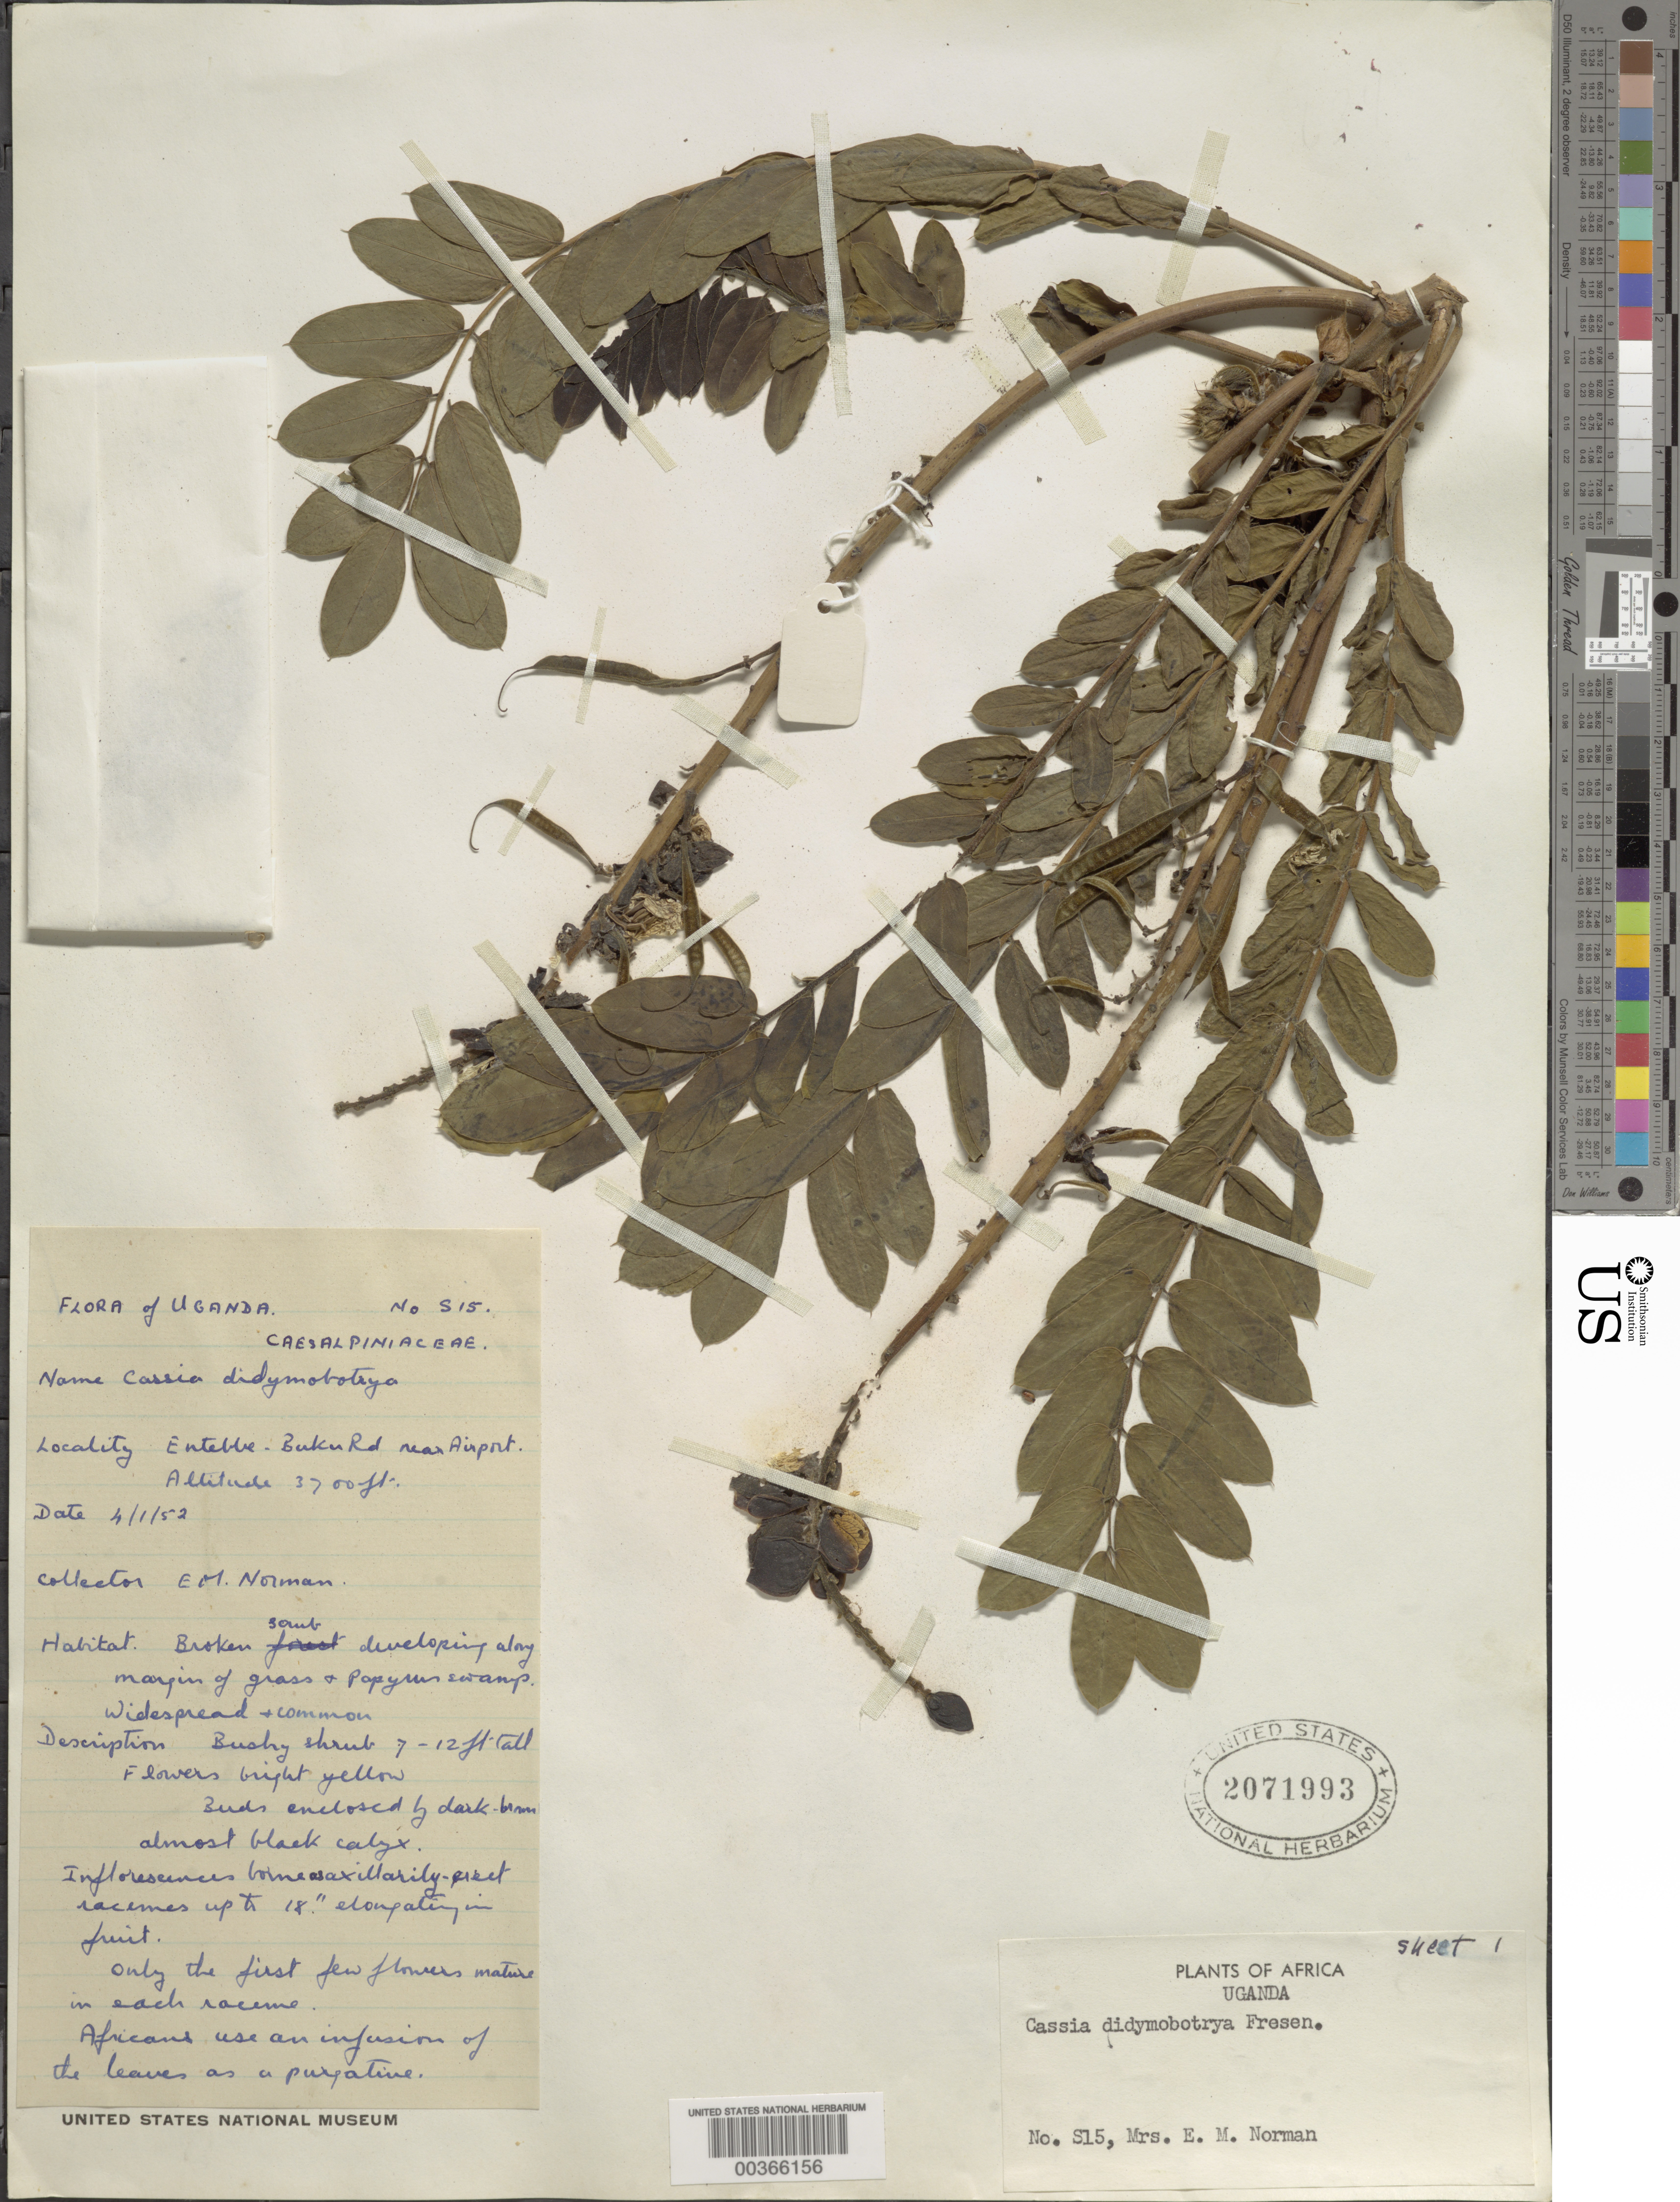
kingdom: Plantae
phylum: Tracheophyta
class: Magnoliopsida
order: Fabales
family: Fabaceae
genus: Senna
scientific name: Senna didymobotrya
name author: (Fresen.) H.S. Irwin & Barneby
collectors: E. Norman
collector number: S15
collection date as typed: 04 Jan 1952 or 01 Apr 1952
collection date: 1952-01-04 or 1952-04-01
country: Uganda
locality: Entebbe-buker road near airport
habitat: Broken scrub developing along margin of grass and popyrun swamp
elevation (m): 1128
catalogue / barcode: US 2071993